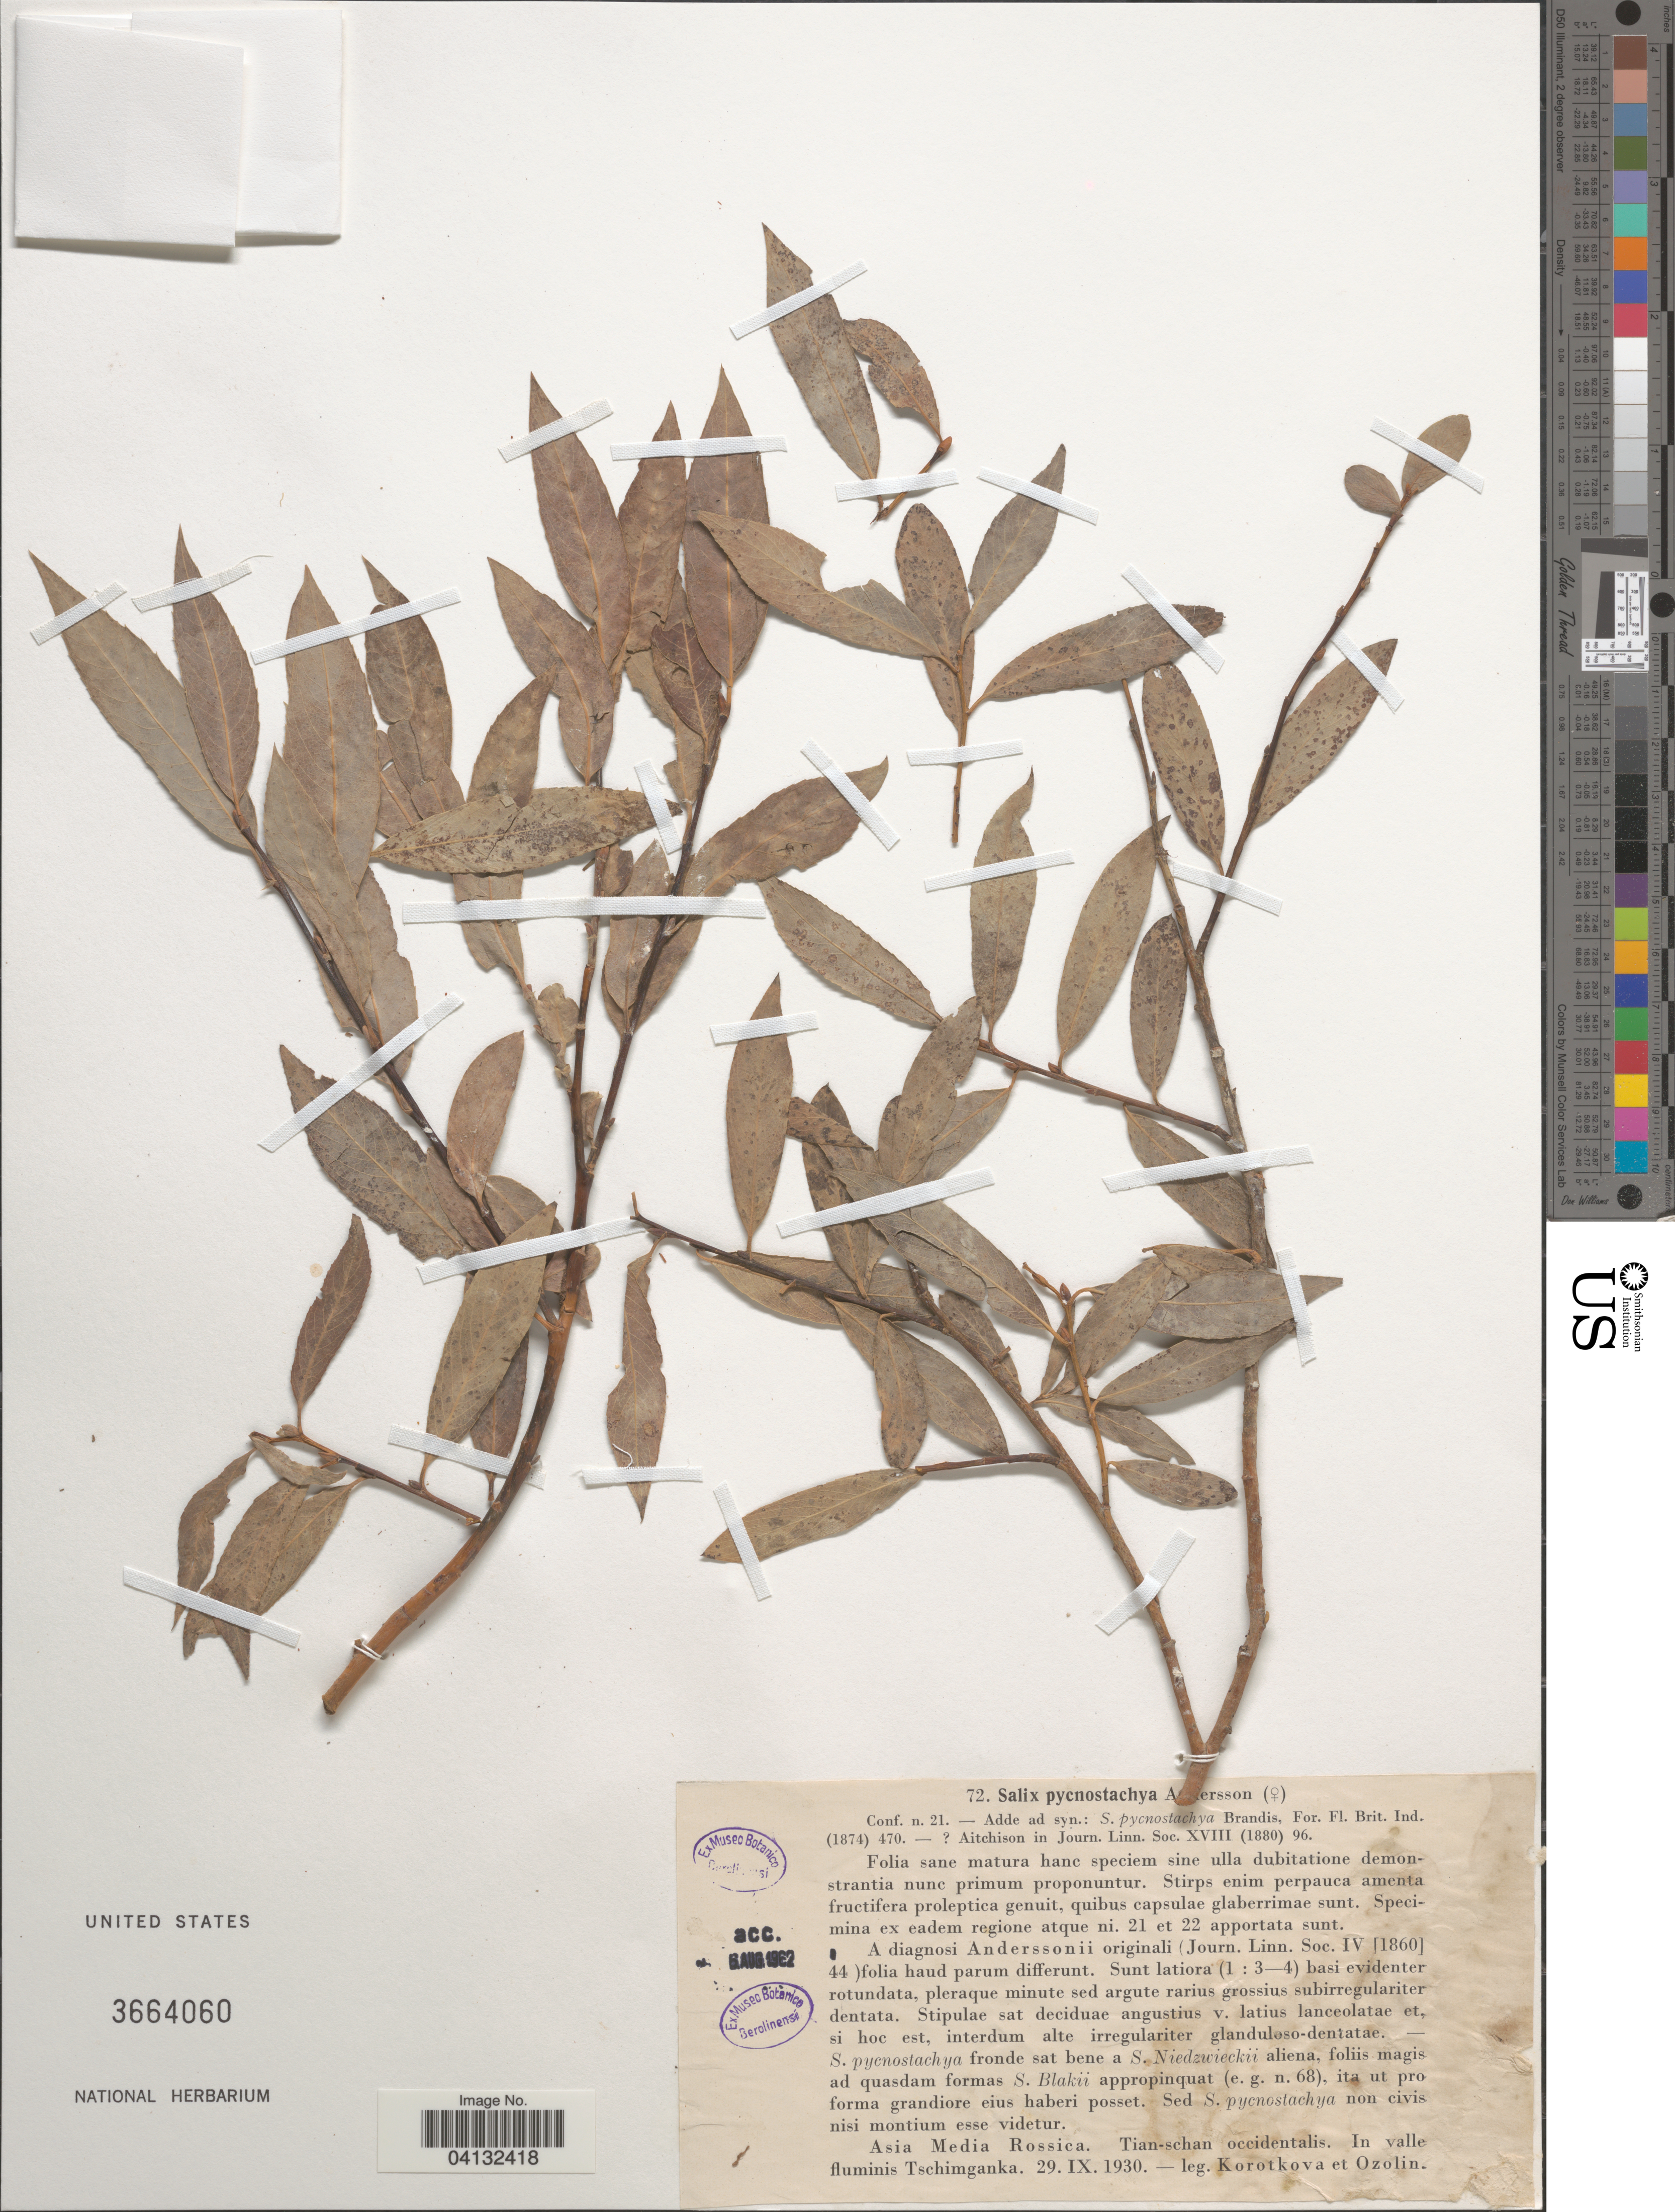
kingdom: Plantae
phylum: Tracheophyta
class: Magnoliopsida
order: Malpighiales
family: Salicaceae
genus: Salix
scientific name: Salix pycnostachya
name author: Andersson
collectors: Korotkova & Ozolin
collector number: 72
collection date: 1930-09-29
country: Uzbekistan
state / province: Toshkent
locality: Asia Media Rossica. Tian-chan occidentalis. In valle fluminis Tschimganka.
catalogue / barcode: US 3664060